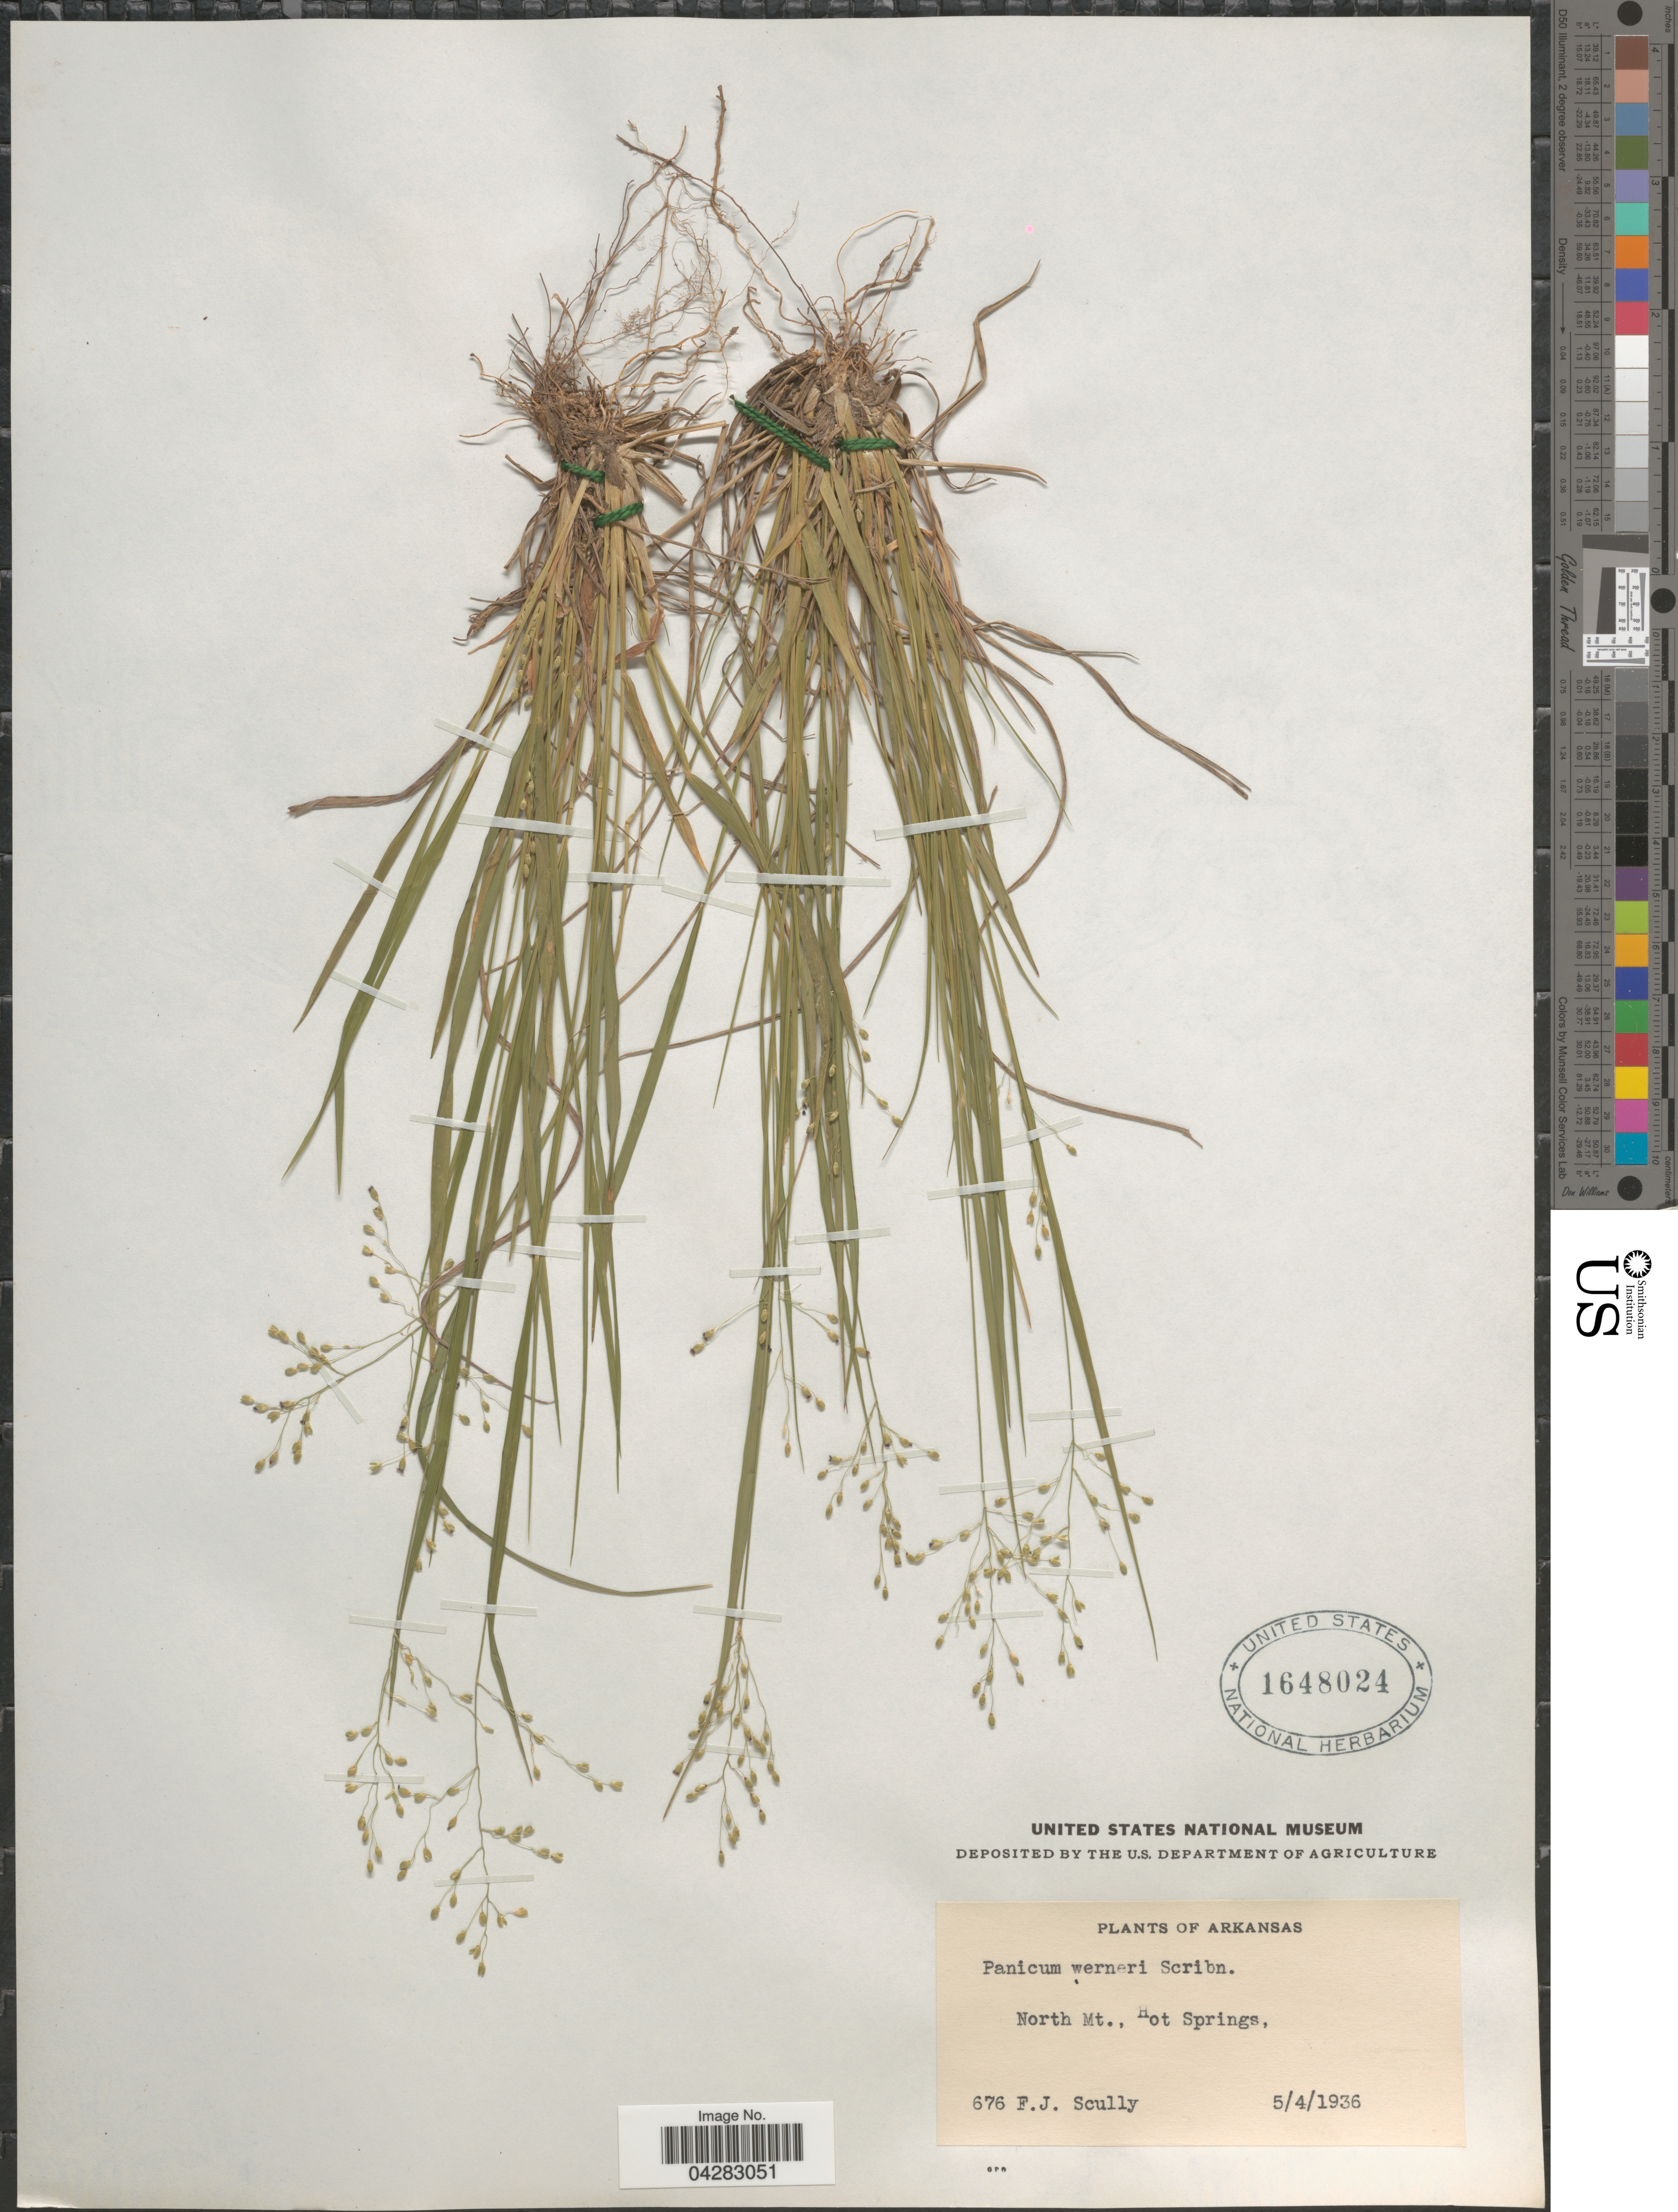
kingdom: Plantae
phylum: Tracheophyta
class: Liliopsida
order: Poales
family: Poaceae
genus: Dichanthelium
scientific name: Dichanthelium linearifolium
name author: (Scribn.) Gould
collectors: F. Scully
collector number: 676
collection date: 1936-05-04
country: United States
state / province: Arkansas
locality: North Mt., Hot Springs.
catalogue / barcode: US 1648024